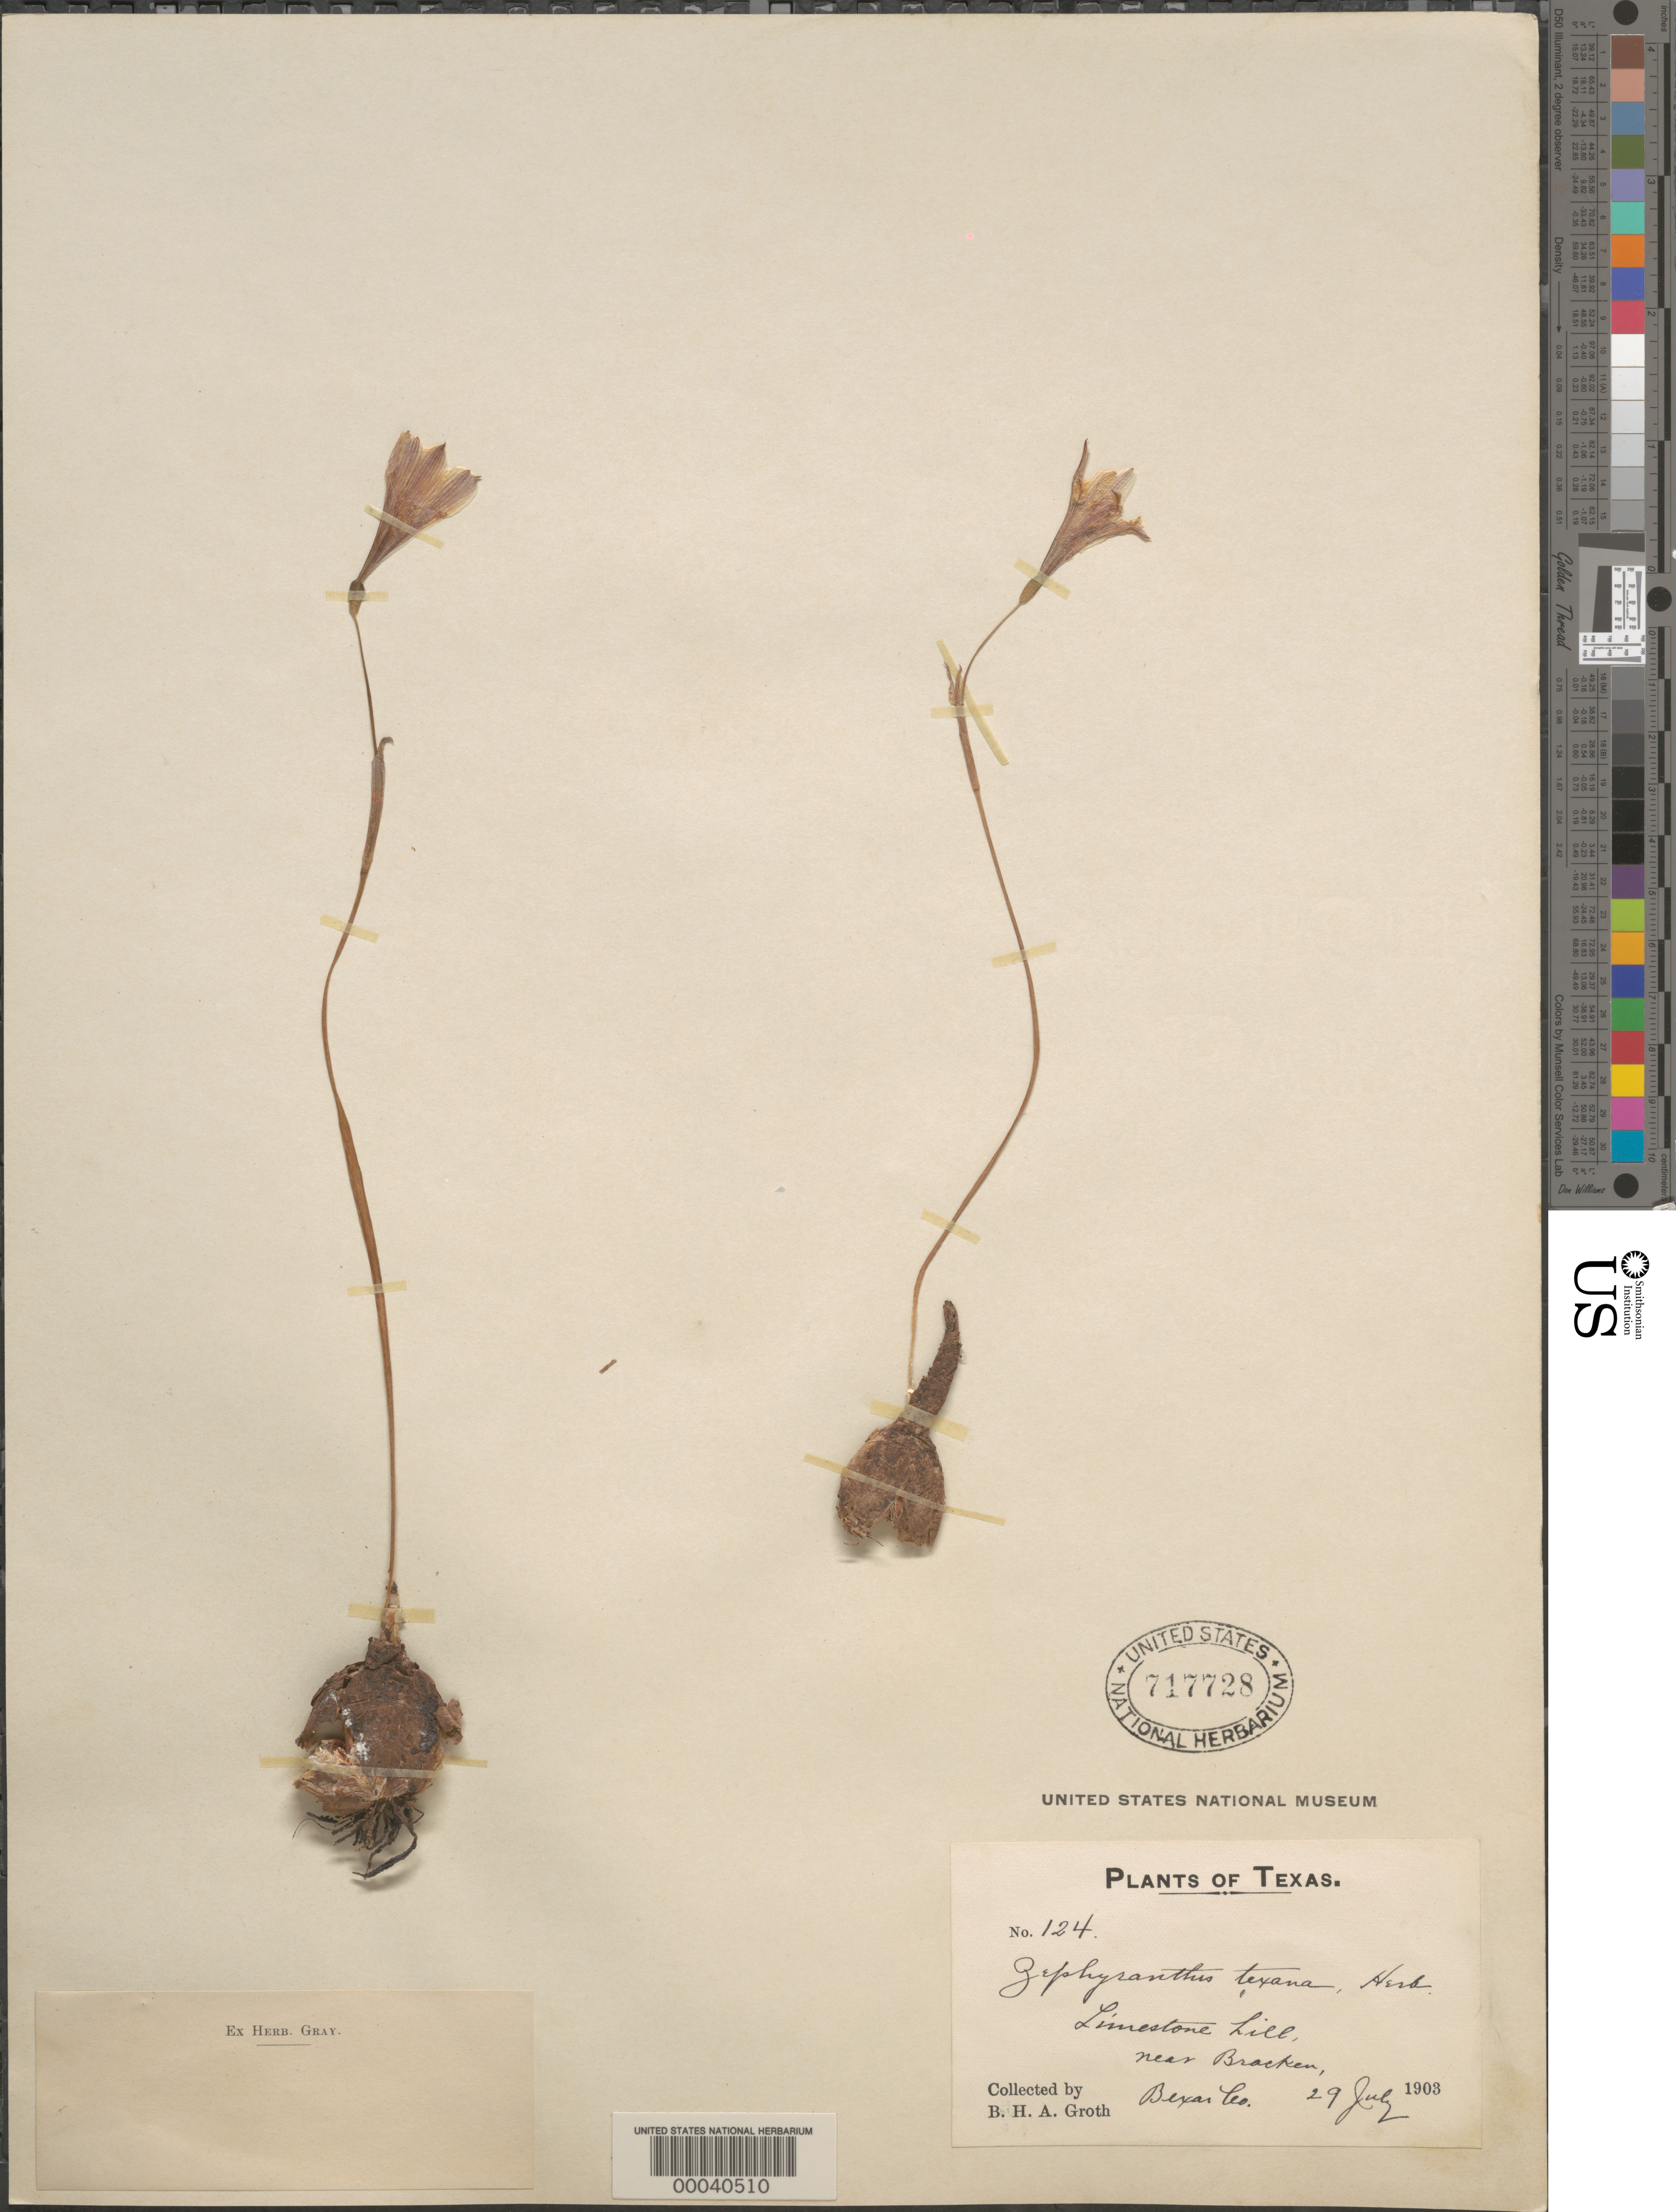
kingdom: Plantae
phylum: Tracheophyta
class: Liliopsida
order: Asparagales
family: Amaryllidaceae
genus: Zephyranthes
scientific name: Zephyranthes tubispatha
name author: (L'Hér.) Hub.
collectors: B. Groth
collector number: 124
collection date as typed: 29 Jul 1903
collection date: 1903-07-29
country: United States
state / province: Texas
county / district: Bexar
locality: Near bracken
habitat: Limestone hill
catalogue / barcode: US 717728